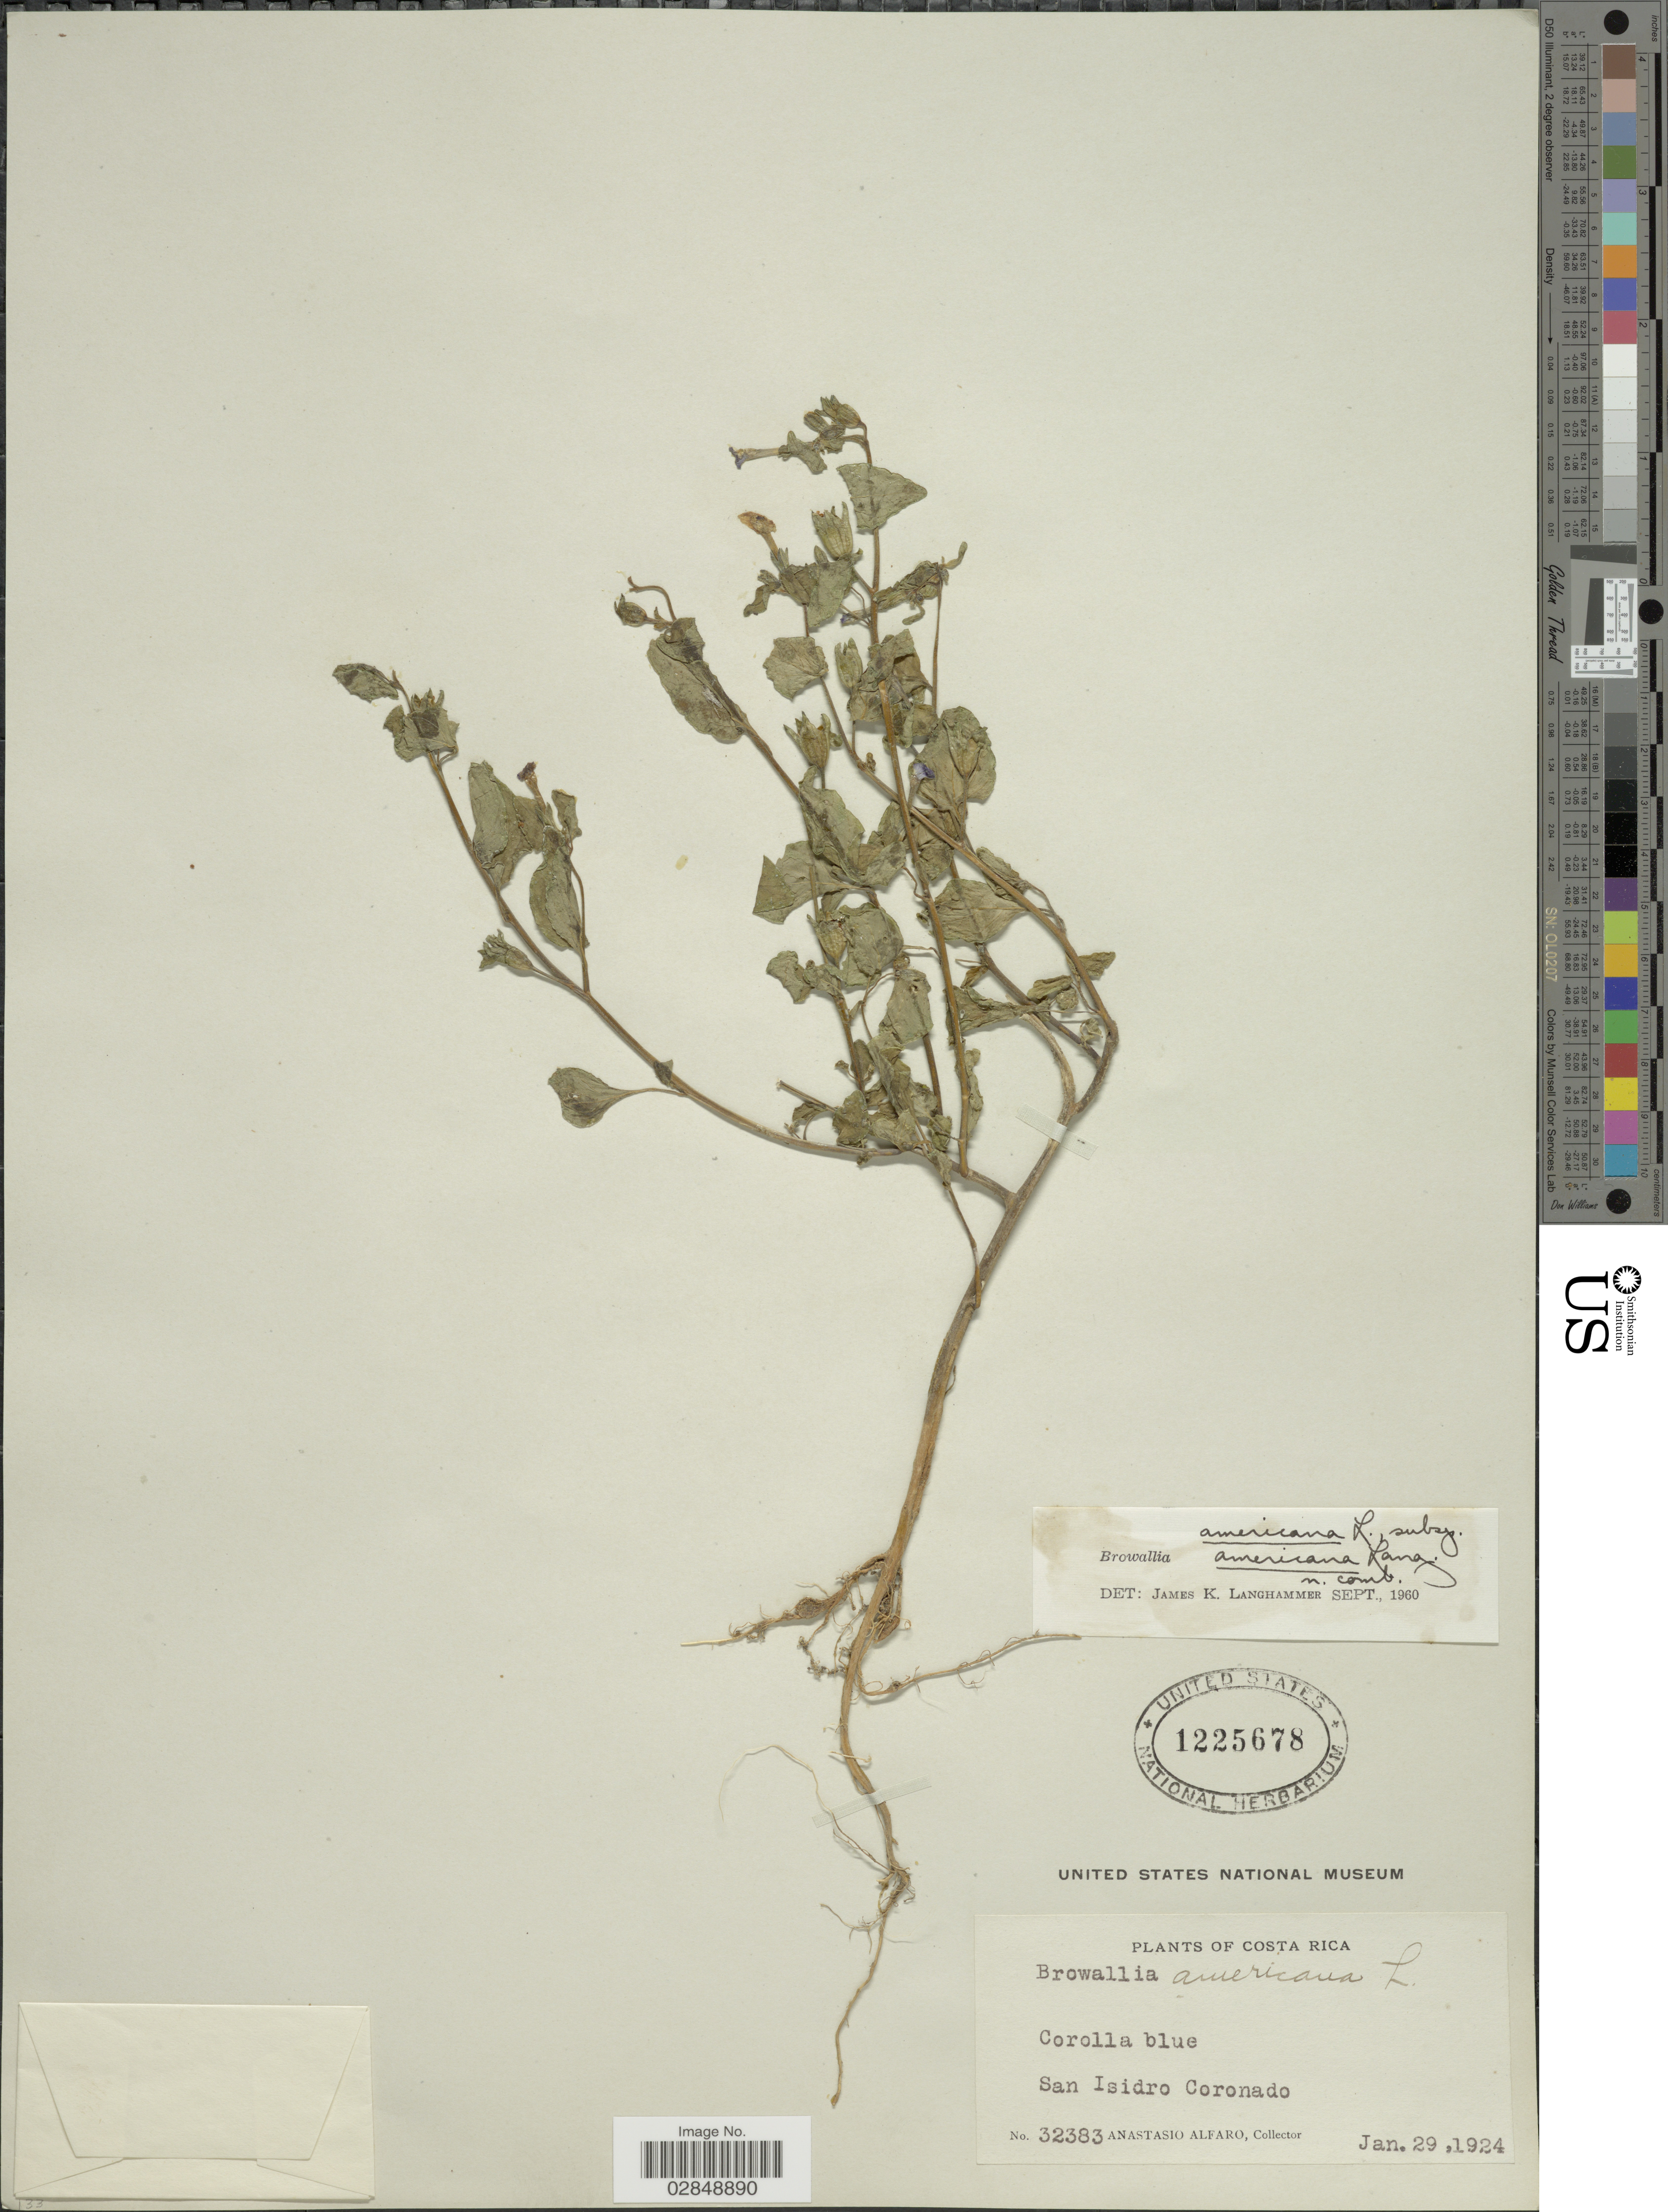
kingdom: Plantae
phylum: Tracheophyta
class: Magnoliopsida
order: Solanales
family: Solanaceae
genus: Browallia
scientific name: Browallia americana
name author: L.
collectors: A. Alfaro Gonzalez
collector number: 32383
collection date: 1924-01-29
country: Costa Rica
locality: San Isidro Coronado.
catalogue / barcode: US 1225678